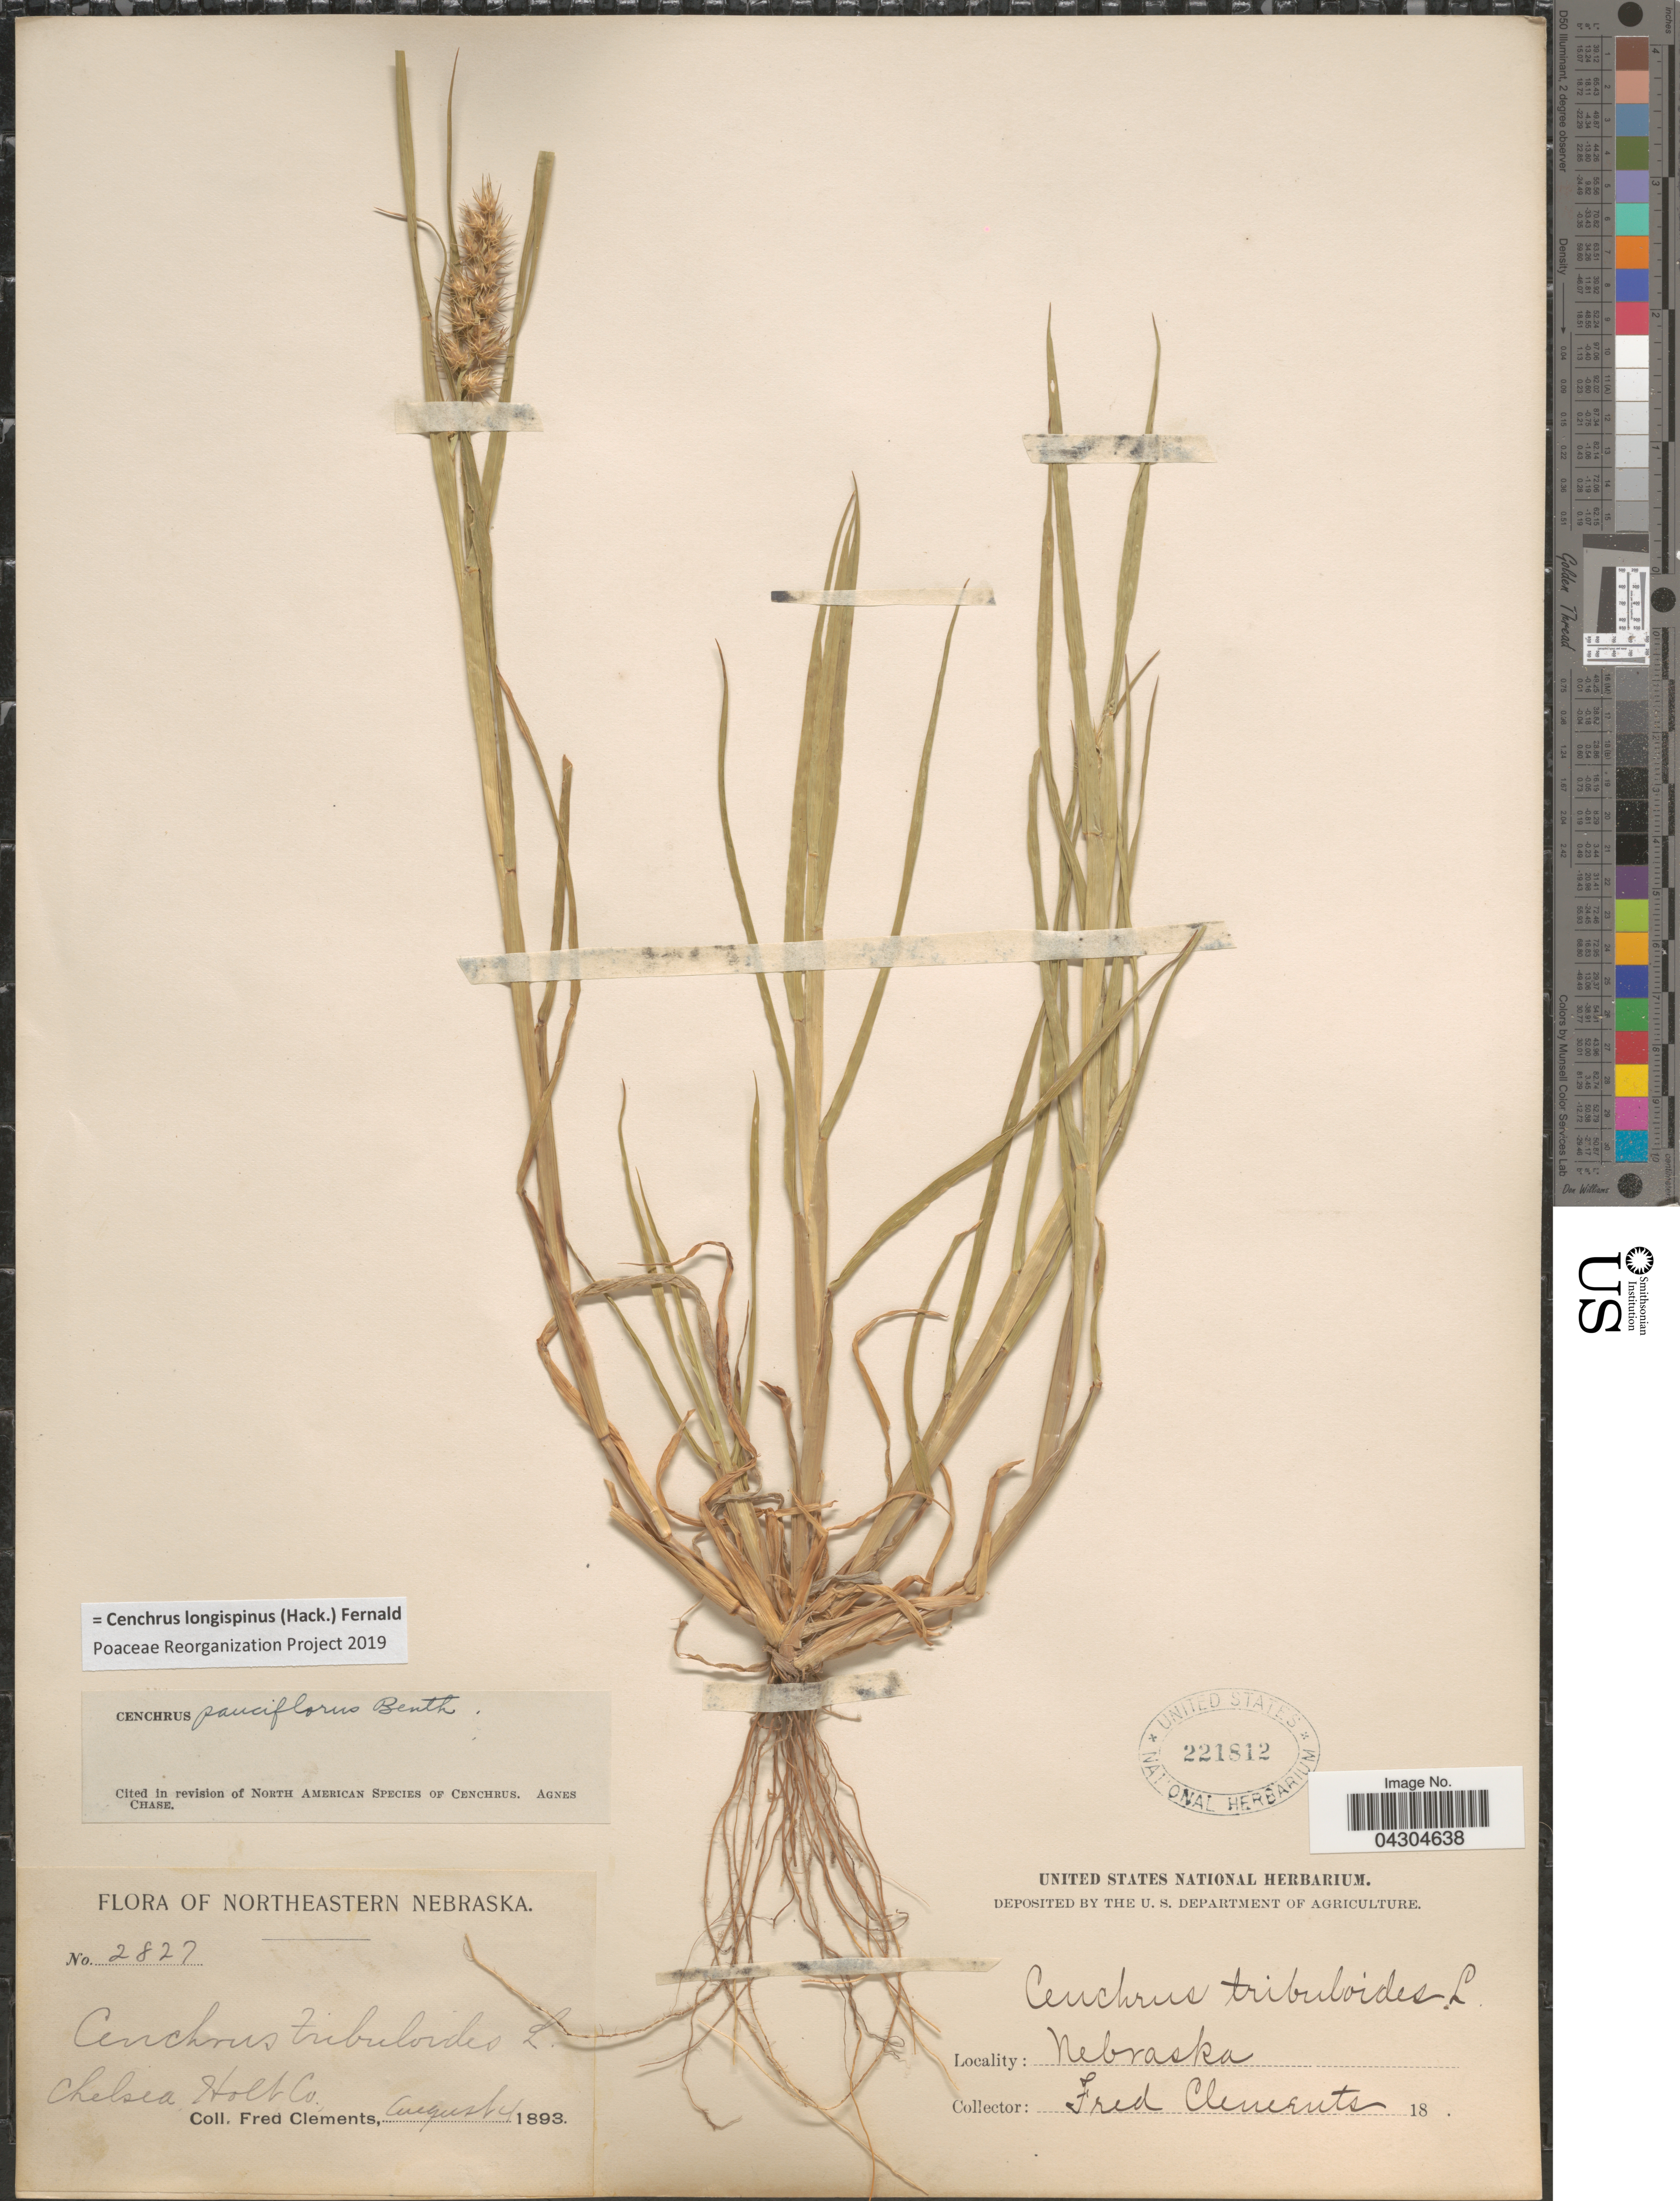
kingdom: Plantae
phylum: Tracheophyta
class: Liliopsida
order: Poales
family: Poaceae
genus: Cenchrus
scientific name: Cenchrus longispinus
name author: (Hack.) Fernald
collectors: F. Clements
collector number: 2827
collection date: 1893-08-04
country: United States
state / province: Nebraska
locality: Chelsia Holt Co.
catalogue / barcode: US 221812